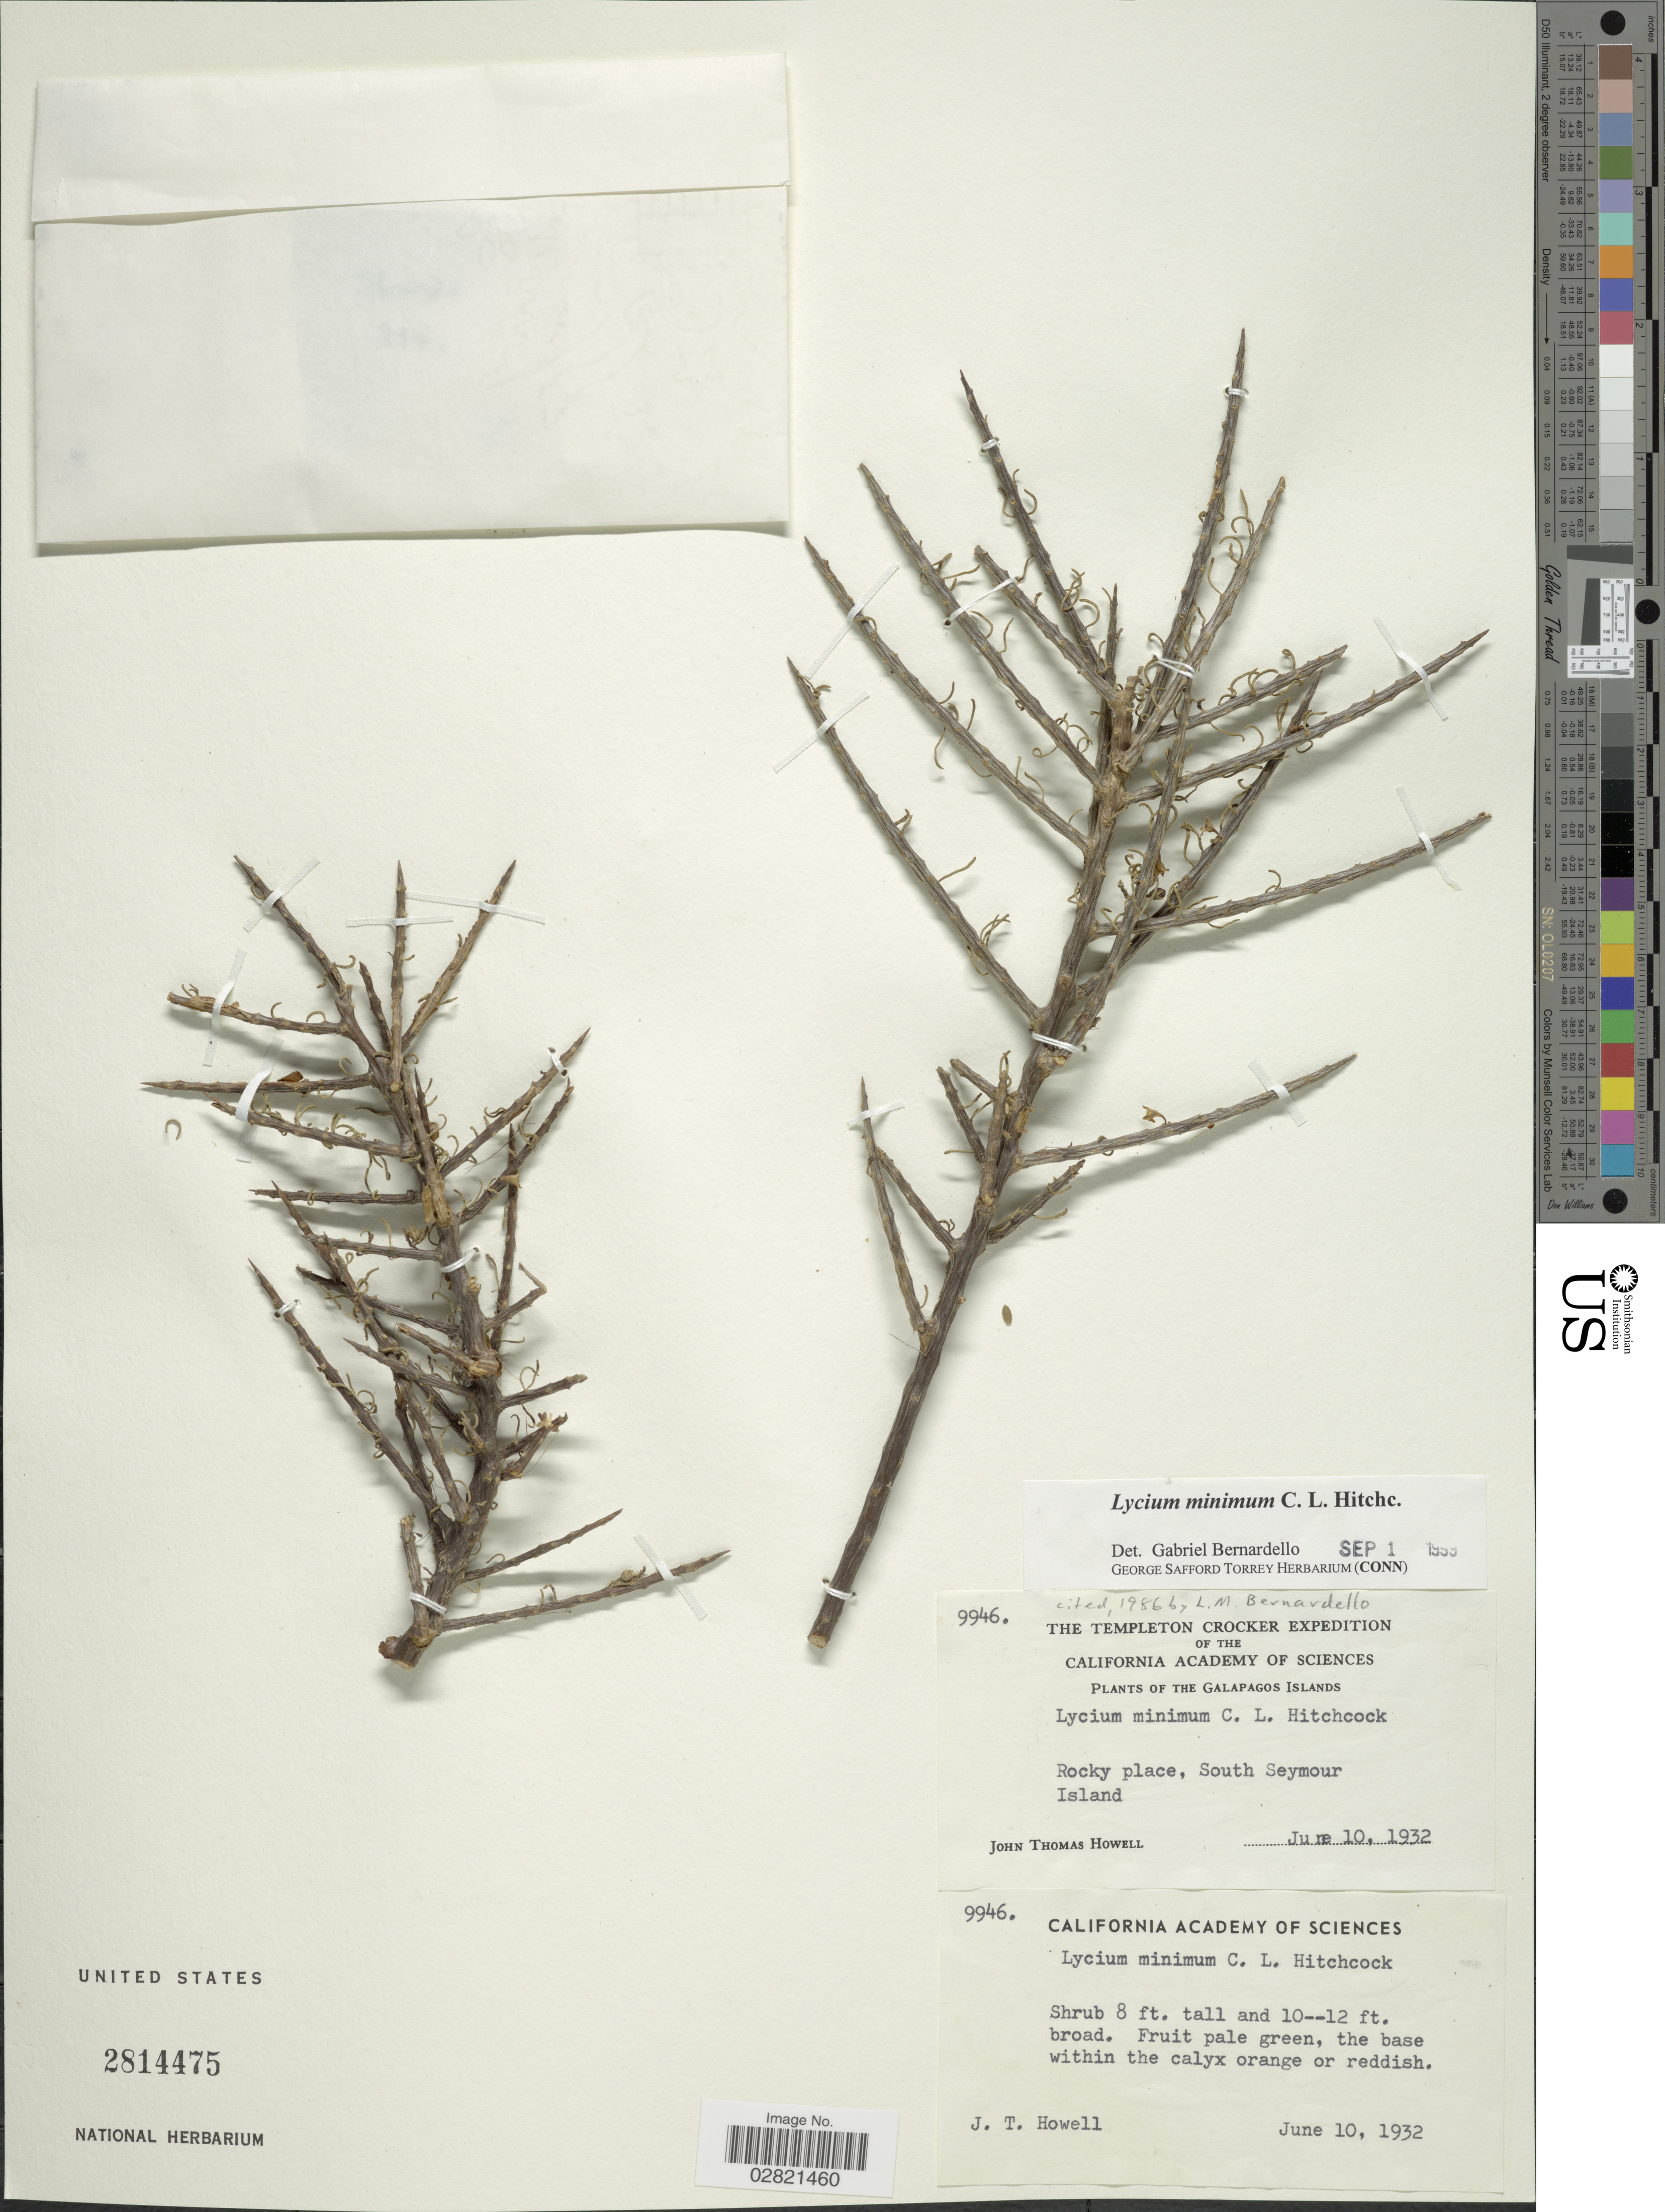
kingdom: Plantae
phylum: Tracheophyta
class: Magnoliopsida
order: Solanales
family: Solanaceae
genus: Lycium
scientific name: Lycium minimum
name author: C.L. Hitchc.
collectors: J. T. Howell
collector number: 9946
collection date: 1932-06-10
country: Ecuador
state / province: Colón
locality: The Templeton Crocker. Galapagos Islands. Rocky place, South Seymour Island.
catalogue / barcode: US 2814475